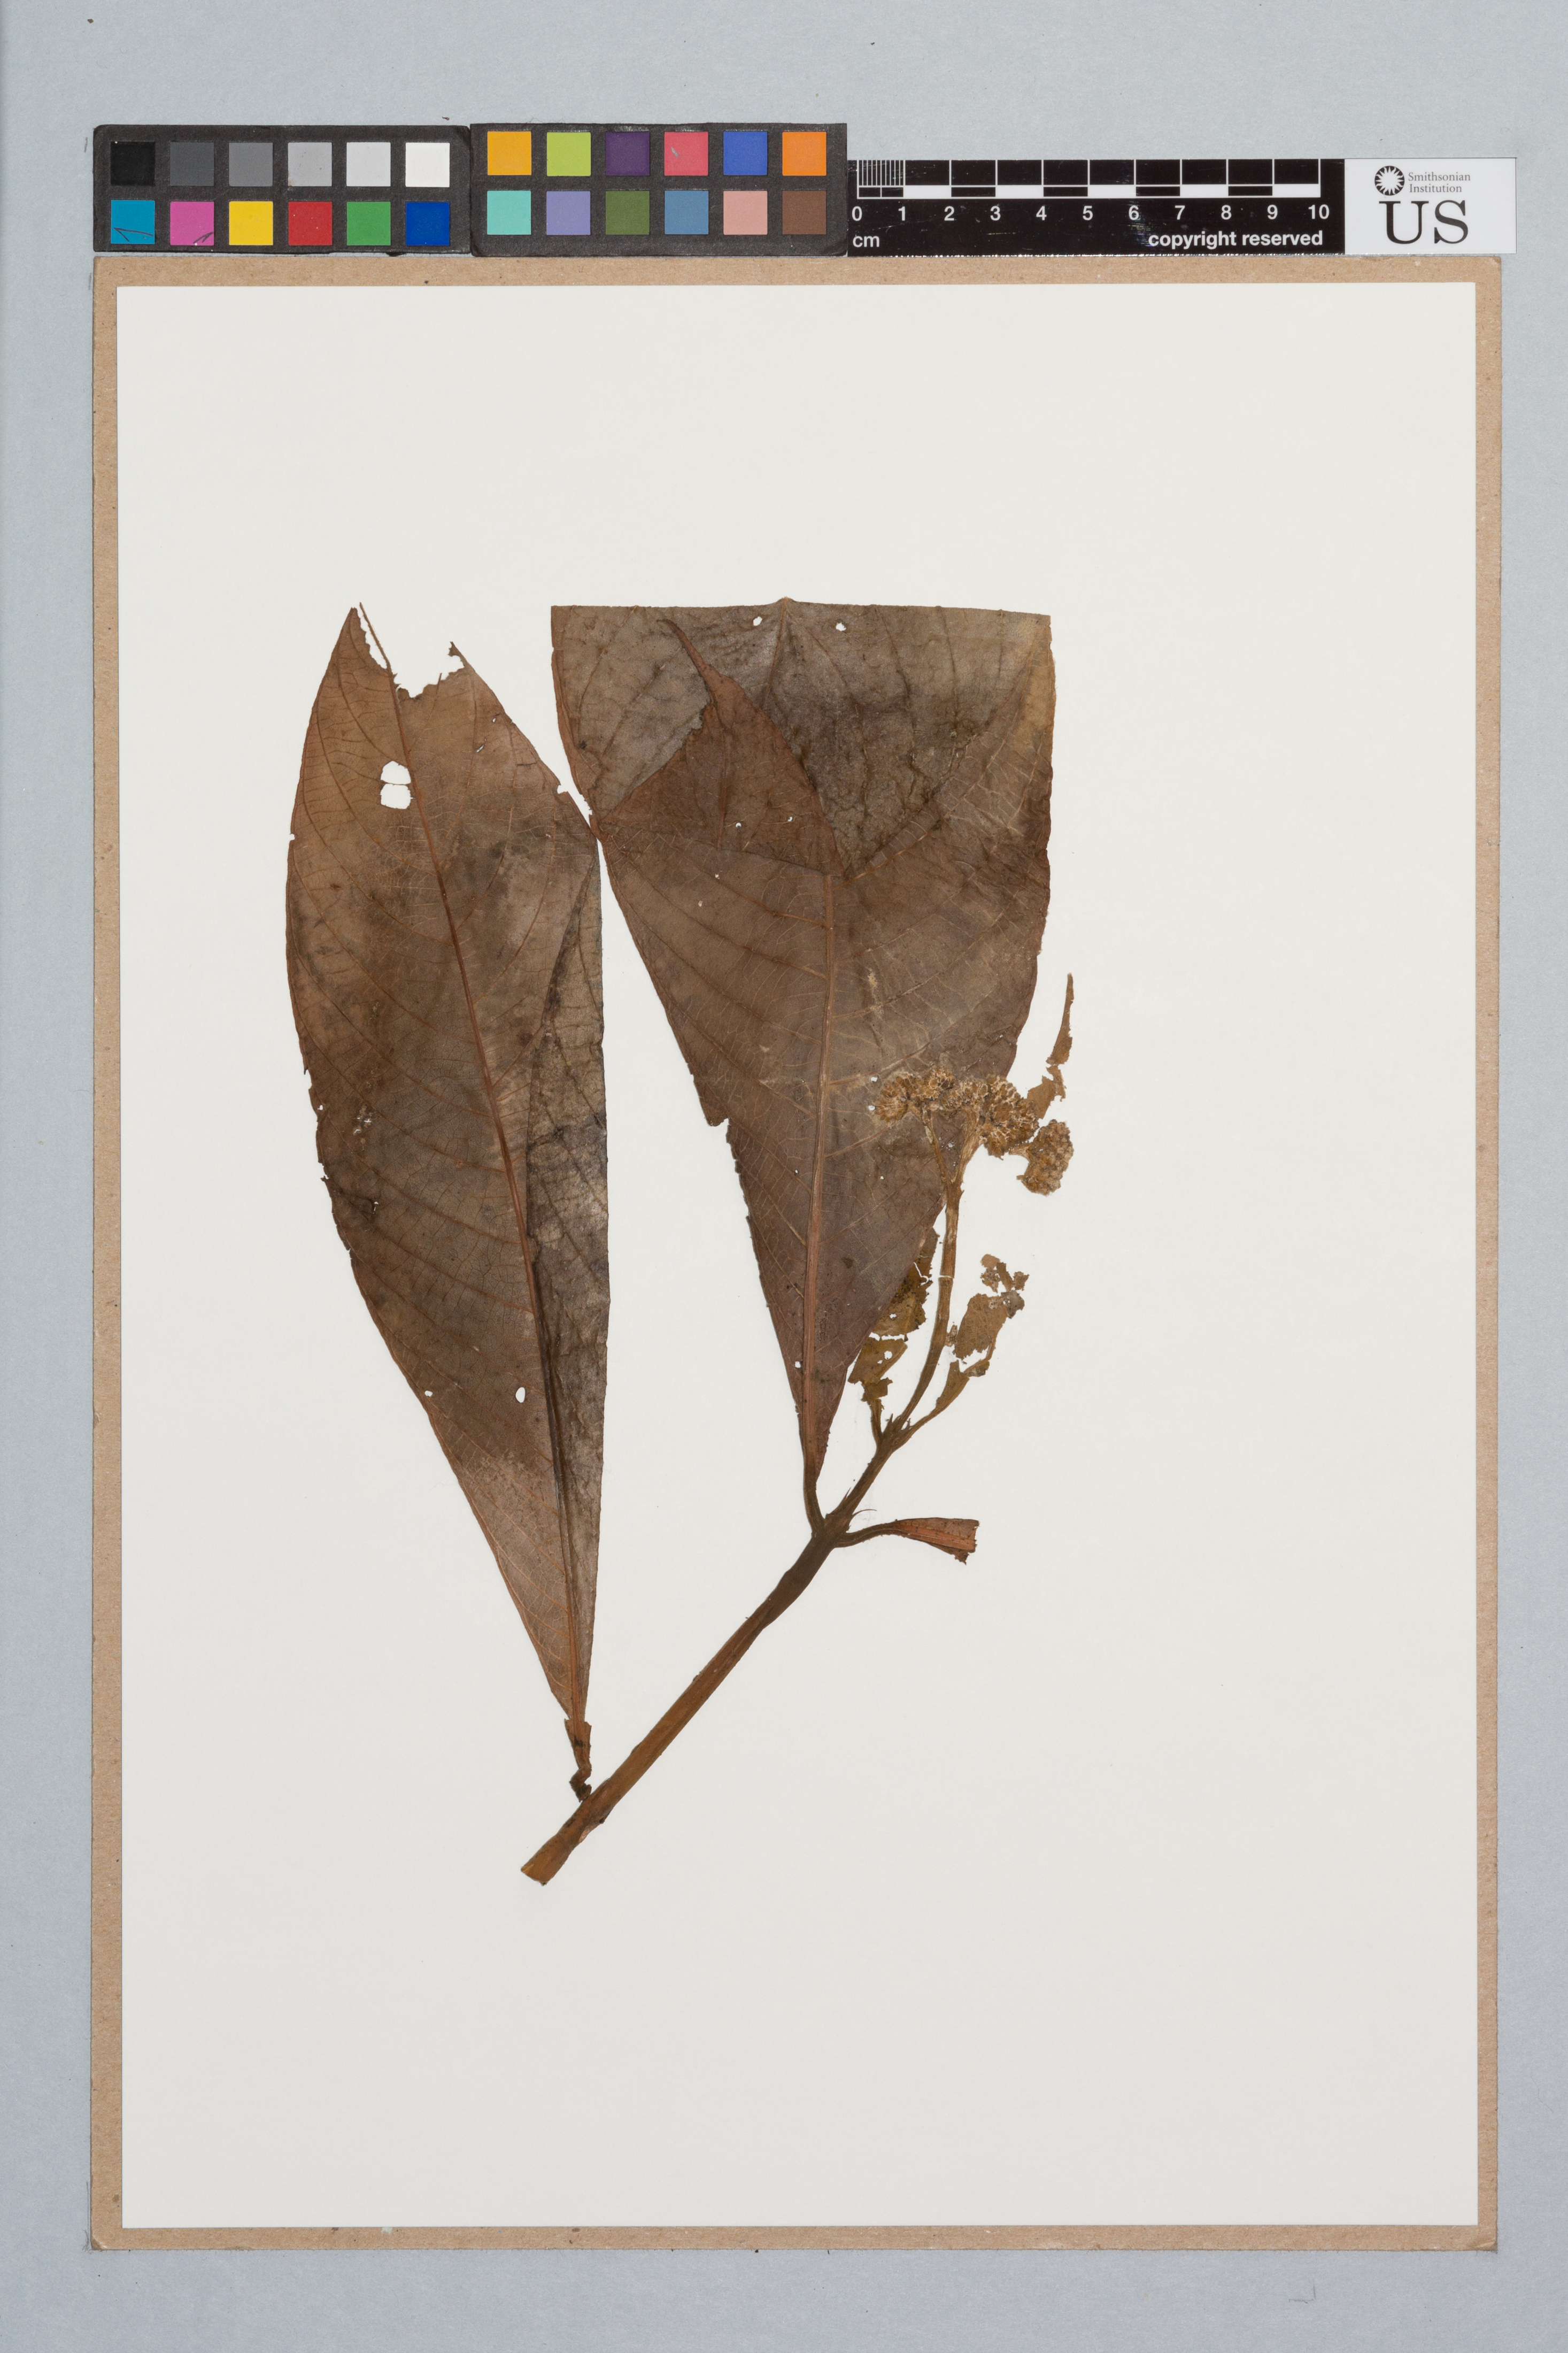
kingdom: Plantae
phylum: Tracheophyta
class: Magnoliopsida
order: Gentianales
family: Rubiaceae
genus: Palicourea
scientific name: Palicourea longistipulata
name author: Standl.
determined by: Taylor, Charlotte M.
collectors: H. D. Clarke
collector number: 3263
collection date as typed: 18 November 1996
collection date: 1996-11-18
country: Guyana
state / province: U. Takutu-U. Essequibo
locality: Onoro Mts., 4 km SW of Mt. Zibingatzako, summit of unnamed peak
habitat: Scrub forest on rock outcroppings, with Clusia, Ouratea, Vismia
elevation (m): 610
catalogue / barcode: US 3378253